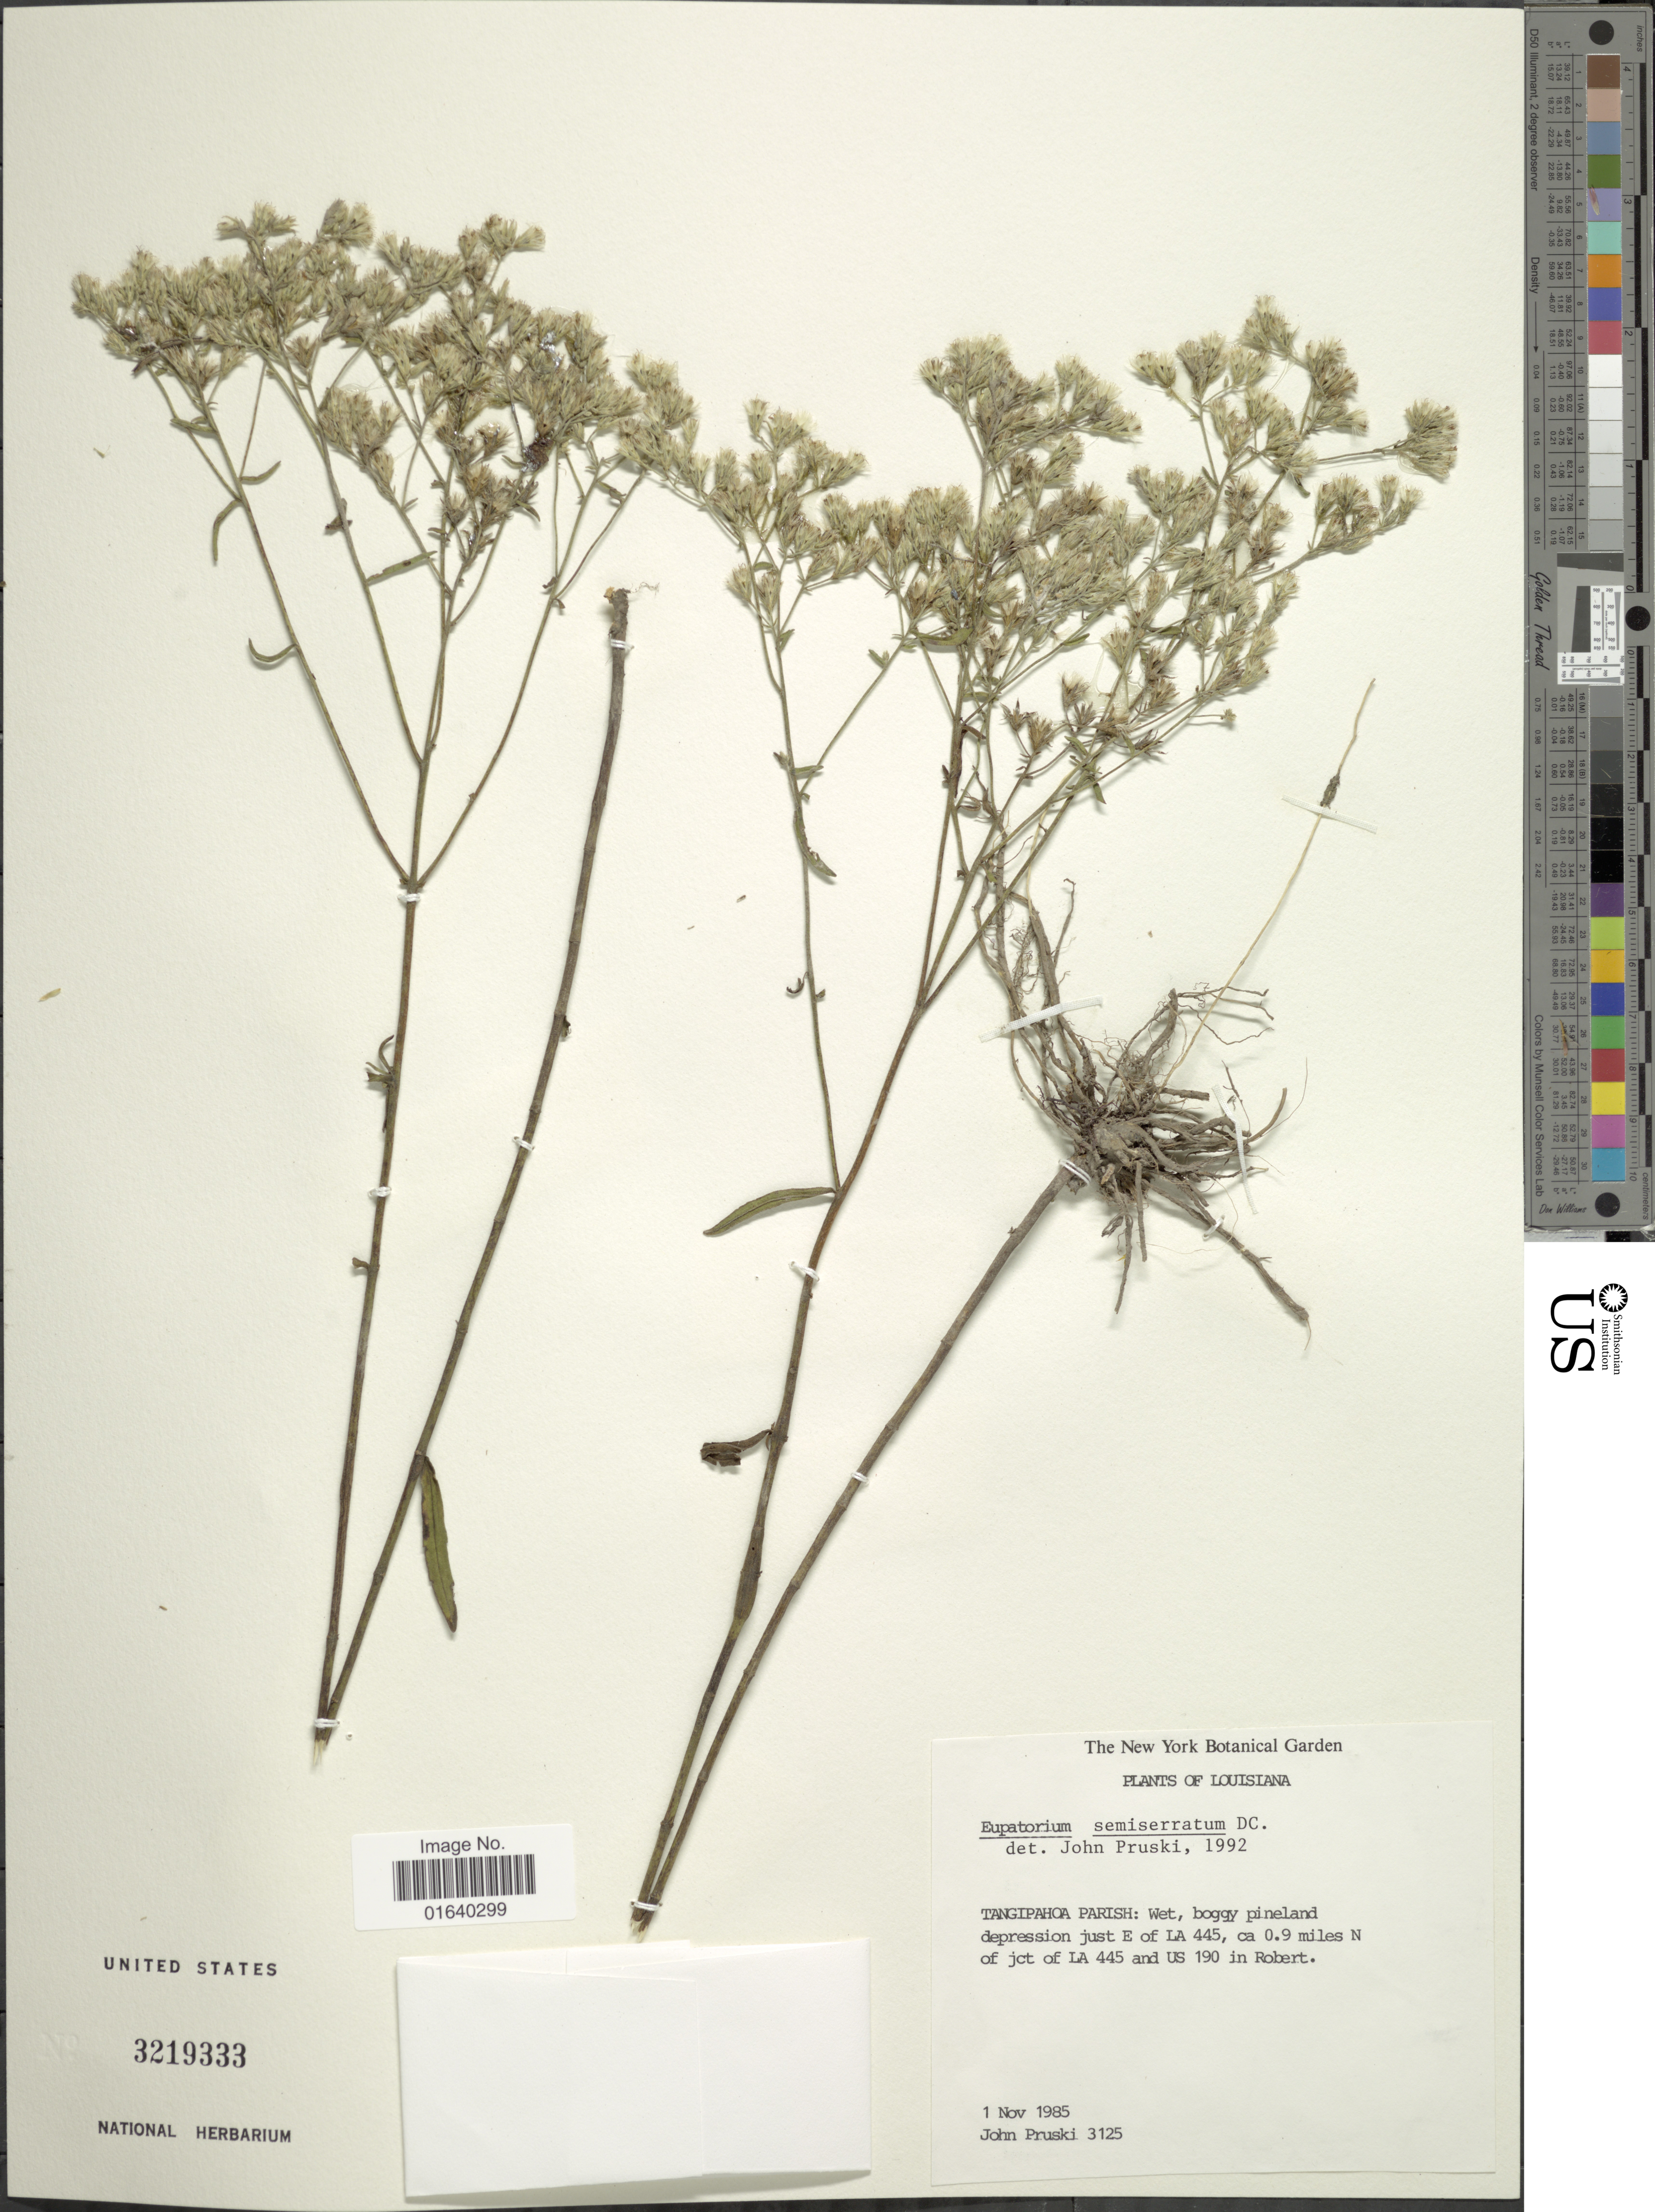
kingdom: Plantae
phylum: Tracheophyta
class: Magnoliopsida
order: Asterales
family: Asteraceae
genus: Eupatorium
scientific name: Eupatorium semiserratum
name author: DC.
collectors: J. F. Pruski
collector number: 3125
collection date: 1985-11-01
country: United States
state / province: Louisiana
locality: Tangipahoa Parish: Wet, boggy pineland depression just E of LA 445, ca 0.9 miles N of jct of LA 445 and US 190 in Robert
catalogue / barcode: US 3219333